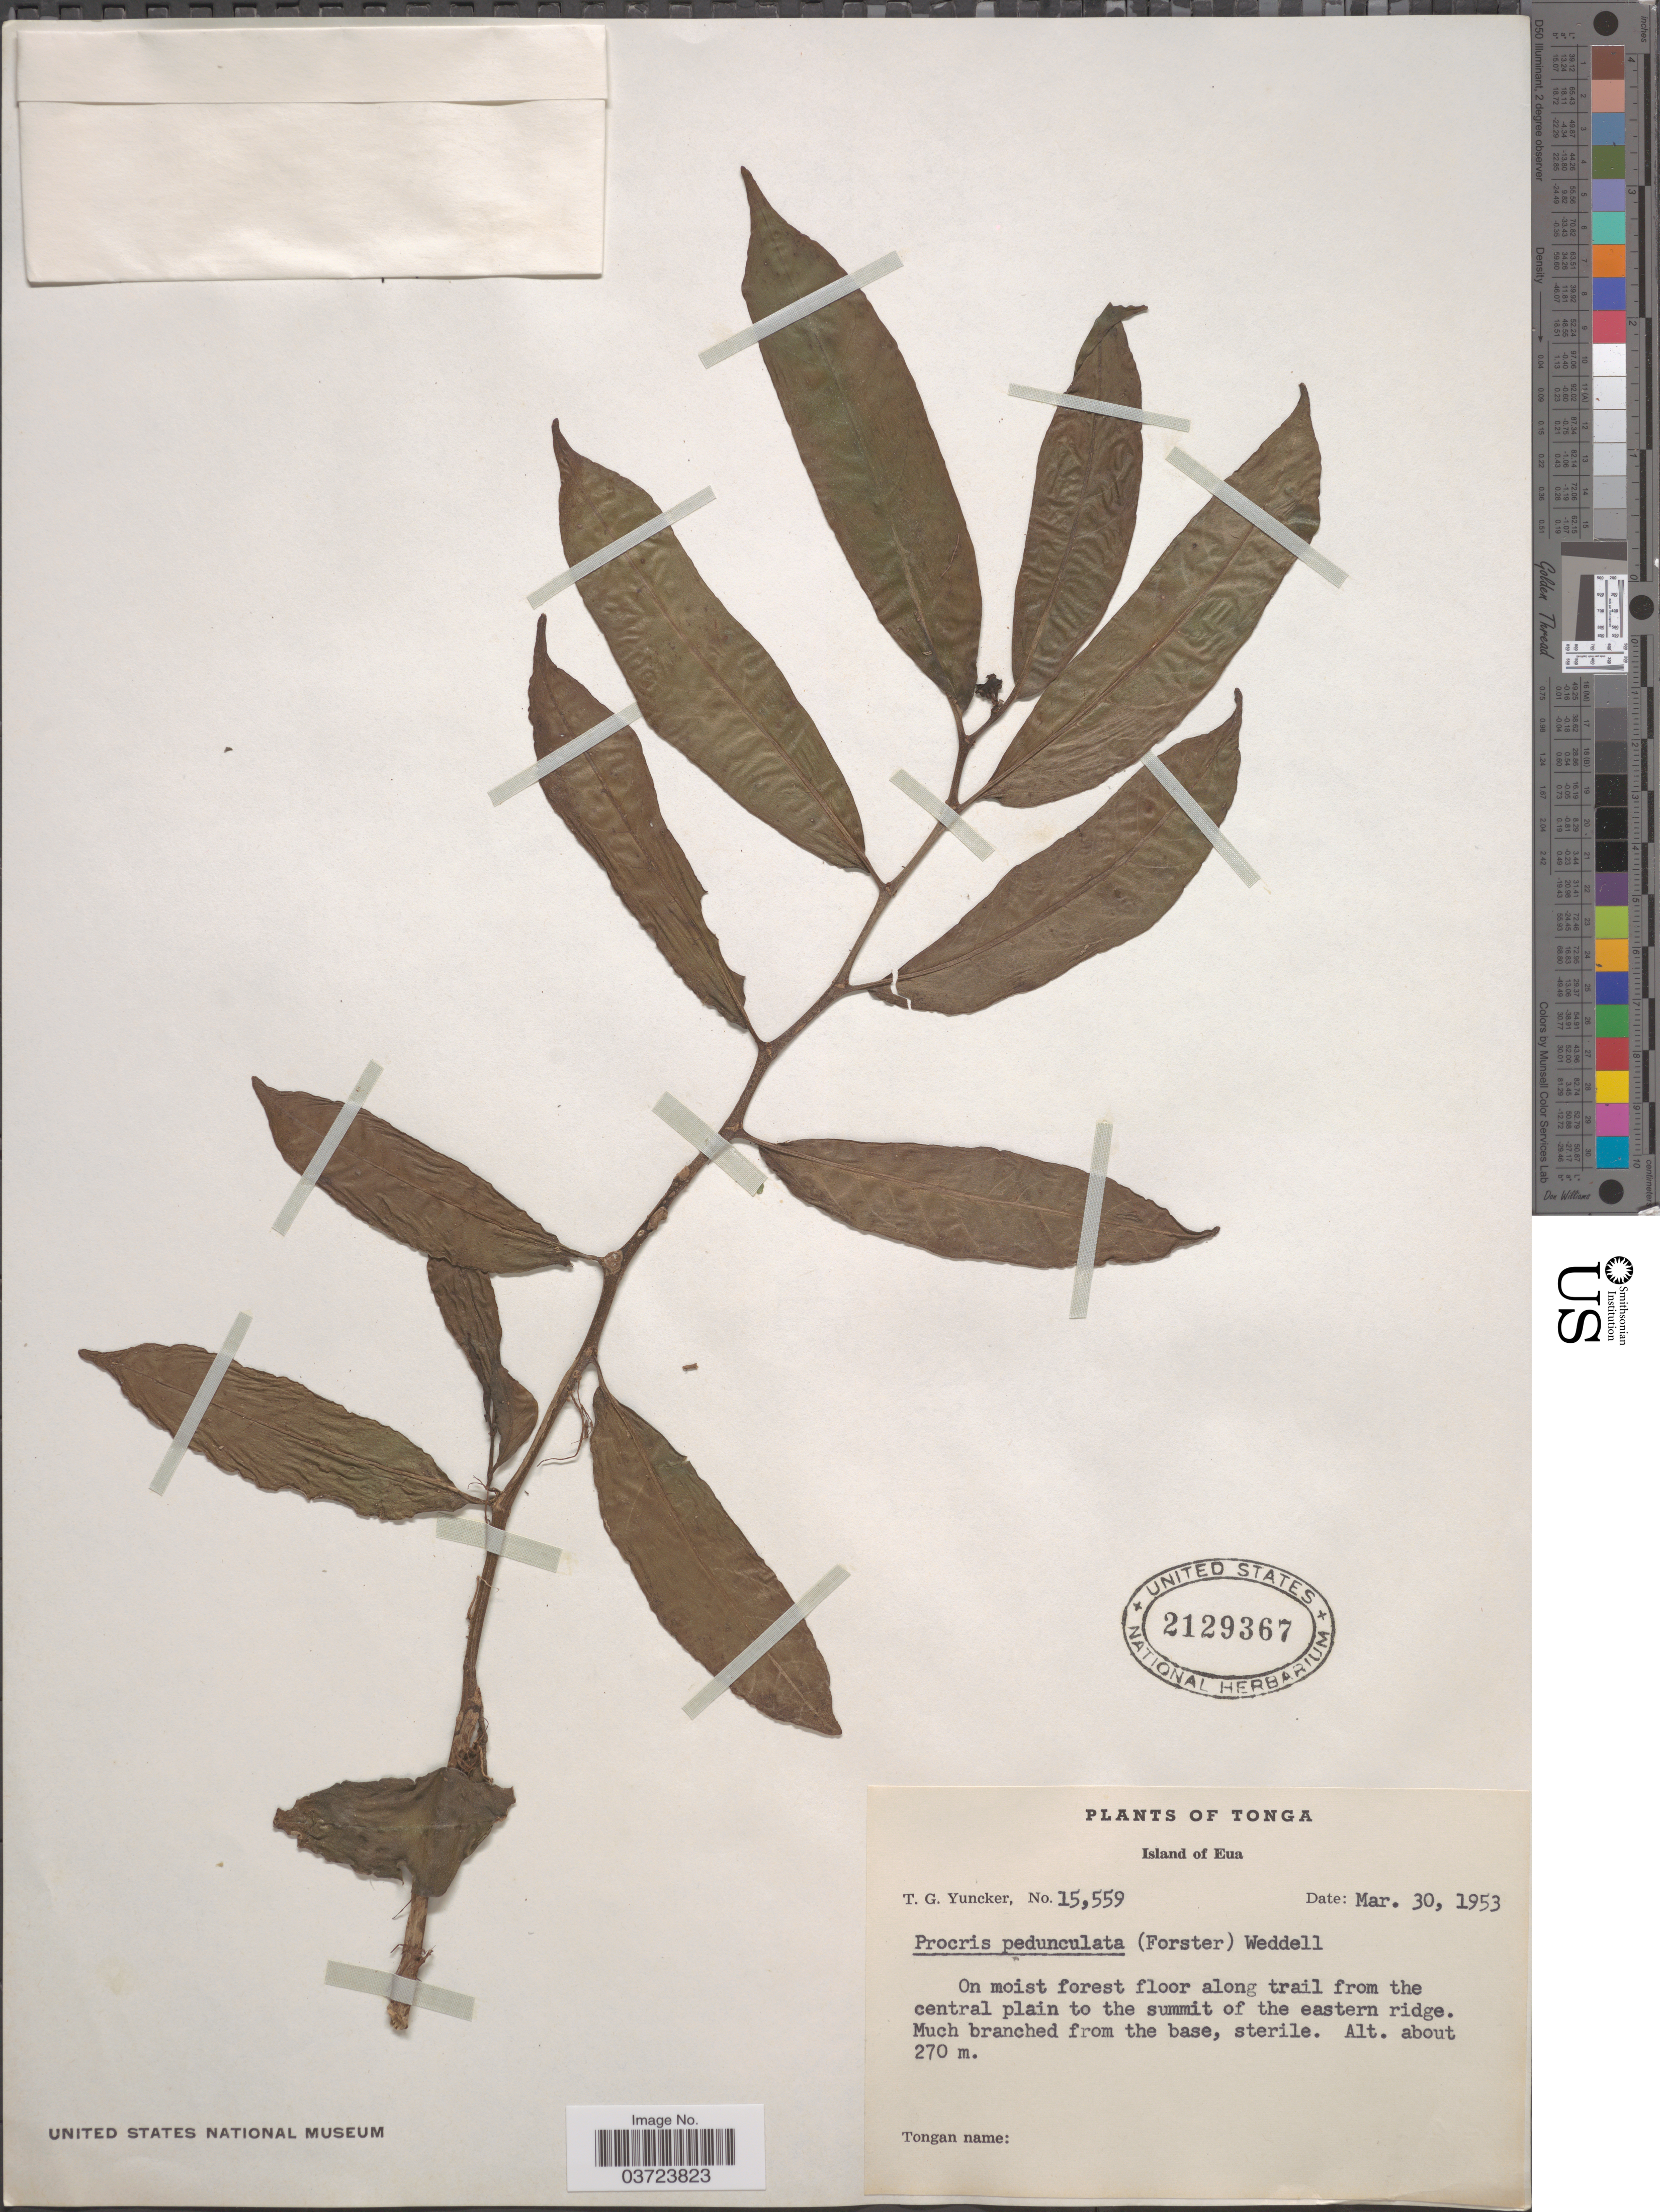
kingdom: Plantae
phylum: Tracheophyta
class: Magnoliopsida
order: Rosales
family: Urticaceae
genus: Procris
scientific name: Procris pedunculata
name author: (J.R. Forst. & G. Forst.) Wedd.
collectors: T. G. Yuncker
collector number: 15559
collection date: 1953-03-30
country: Tonga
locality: Island of Eua. On moist forest floor along trail from the central plain to the summit of the eastern ridge.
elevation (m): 270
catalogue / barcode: US 2129367